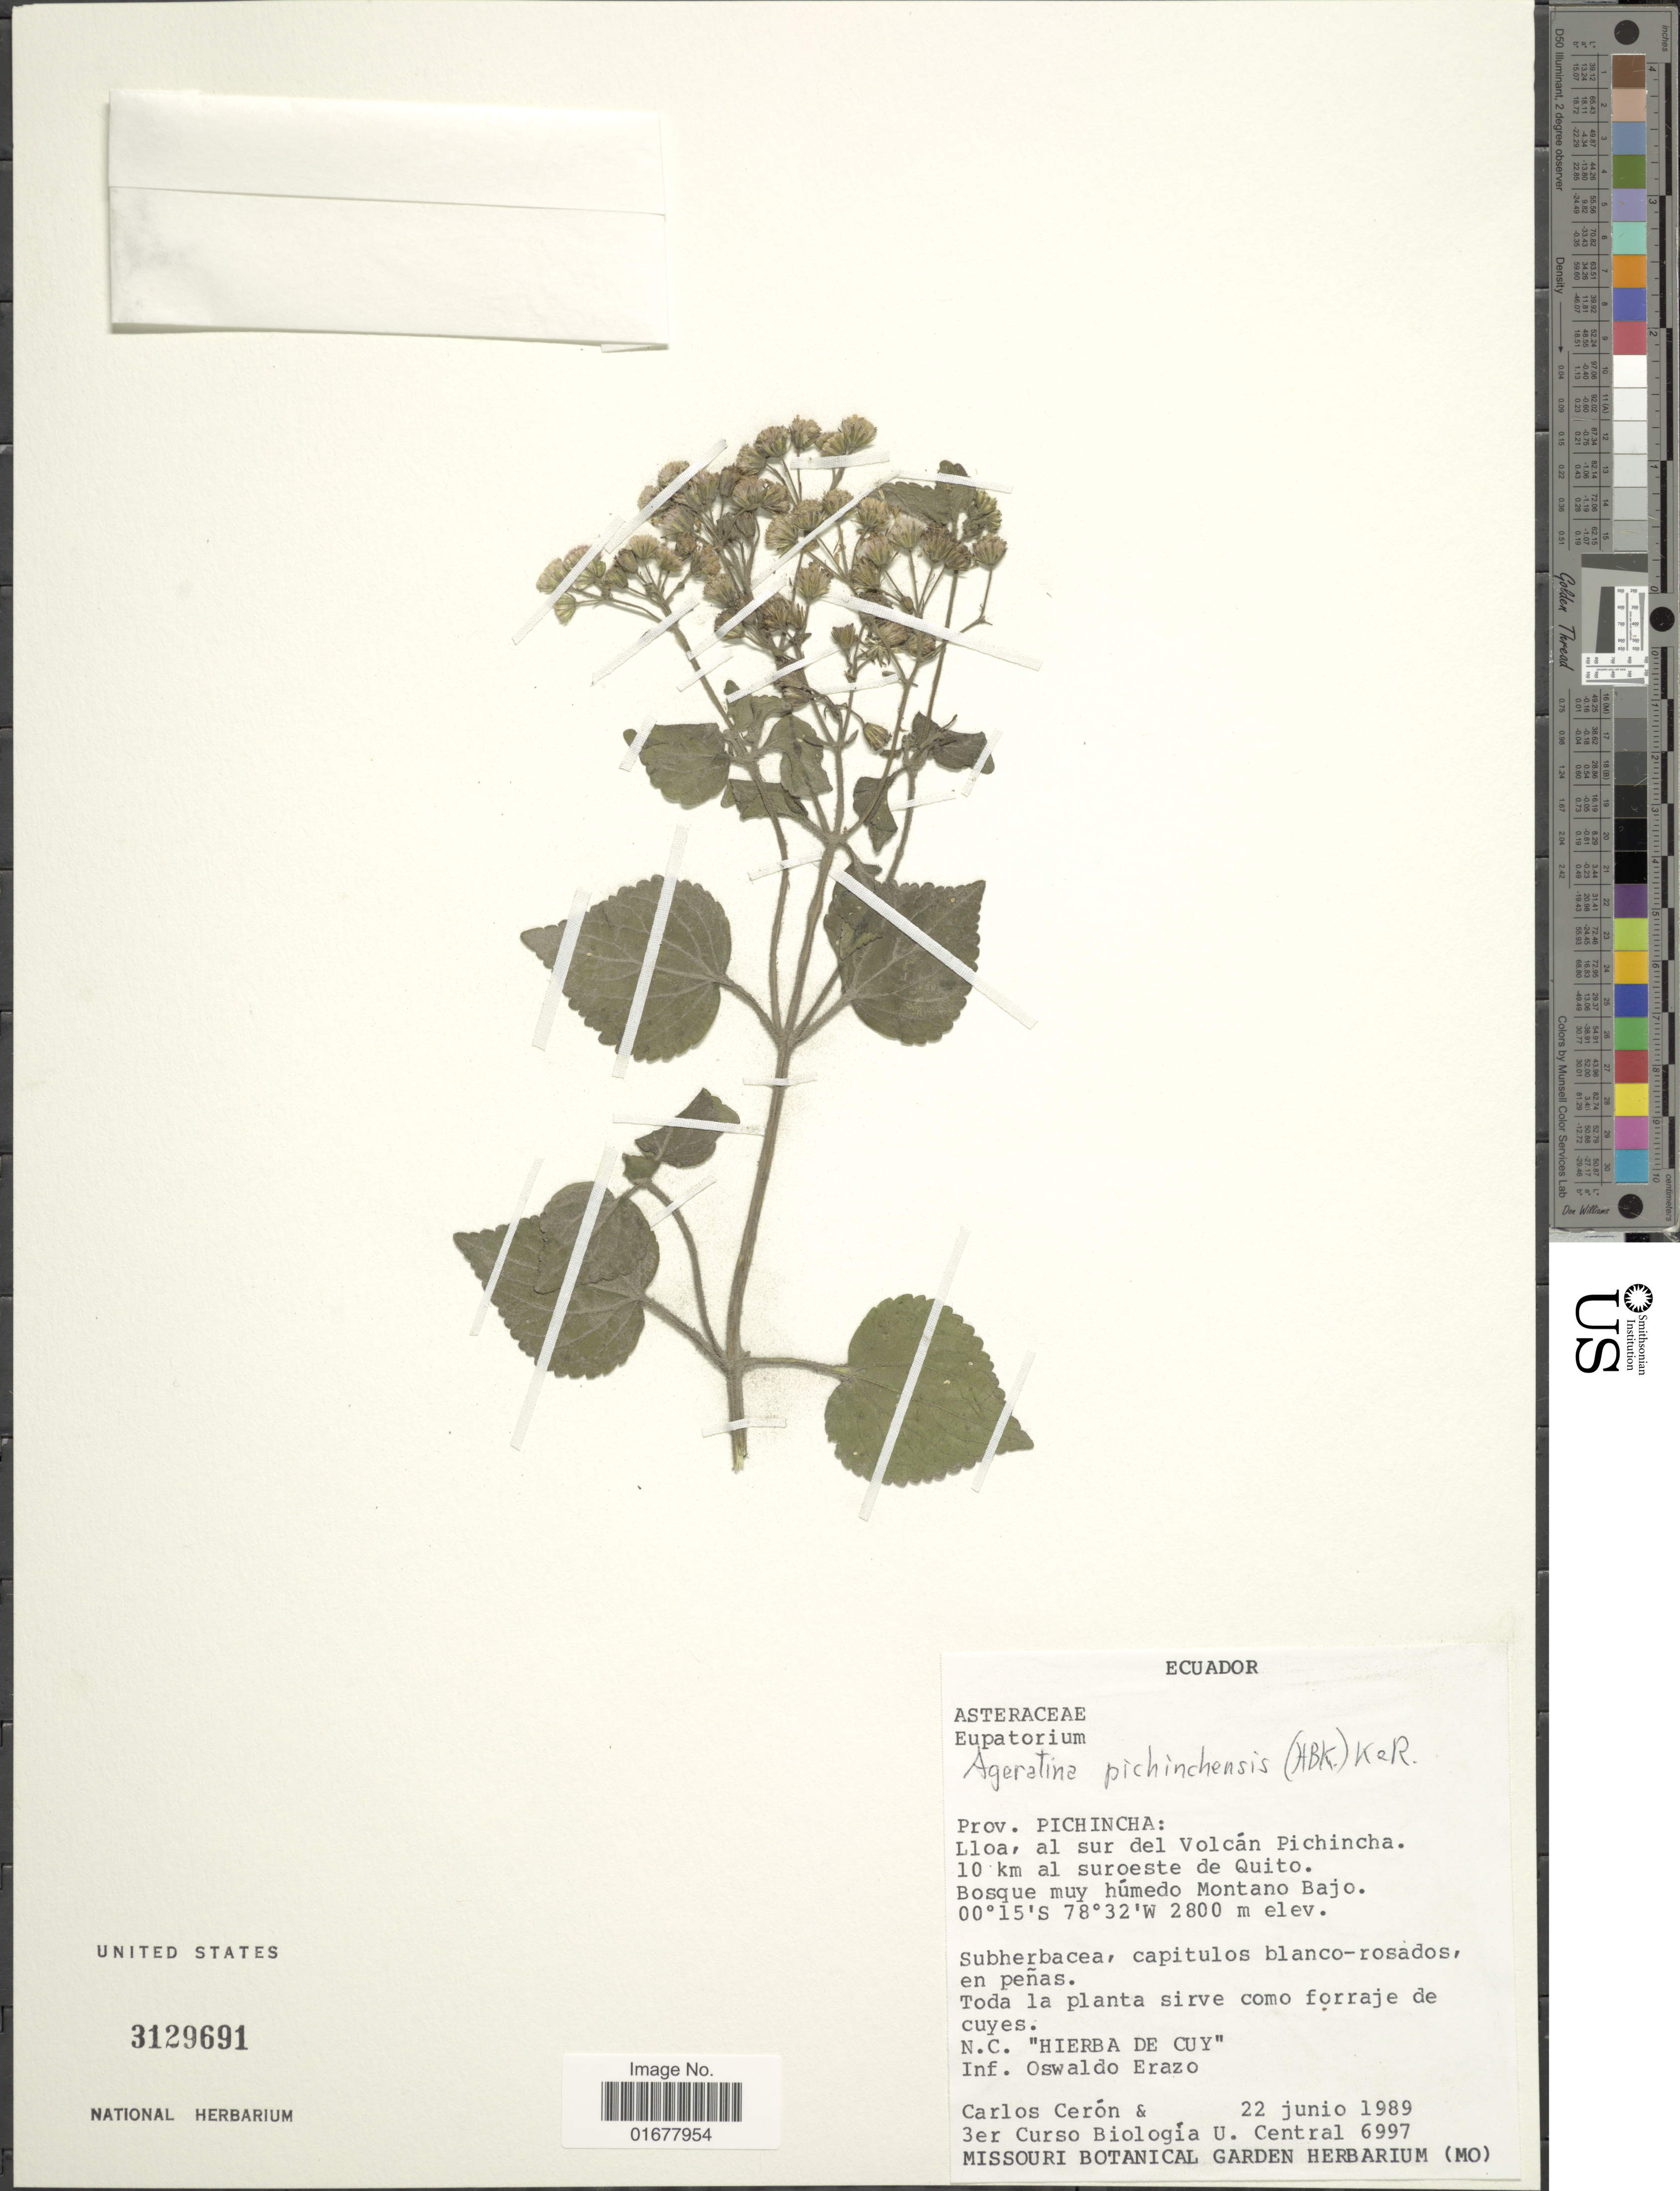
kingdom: Plantae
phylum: Tracheophyta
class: Magnoliopsida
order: Asterales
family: Asteraceae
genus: Ageratina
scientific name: Ageratina pichinchensis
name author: (Kunth) R.M. King & H. Rob.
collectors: C. E. Cerón M.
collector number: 6997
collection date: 1989-06-22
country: Ecuador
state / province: Pichincha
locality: Prov. Pichincha, Lloa, al sur del Volcan Pichincha, 10 km al suroeste de Quito, Bosque muy humedo Montano Bajo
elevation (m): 2800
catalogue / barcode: US 3129691